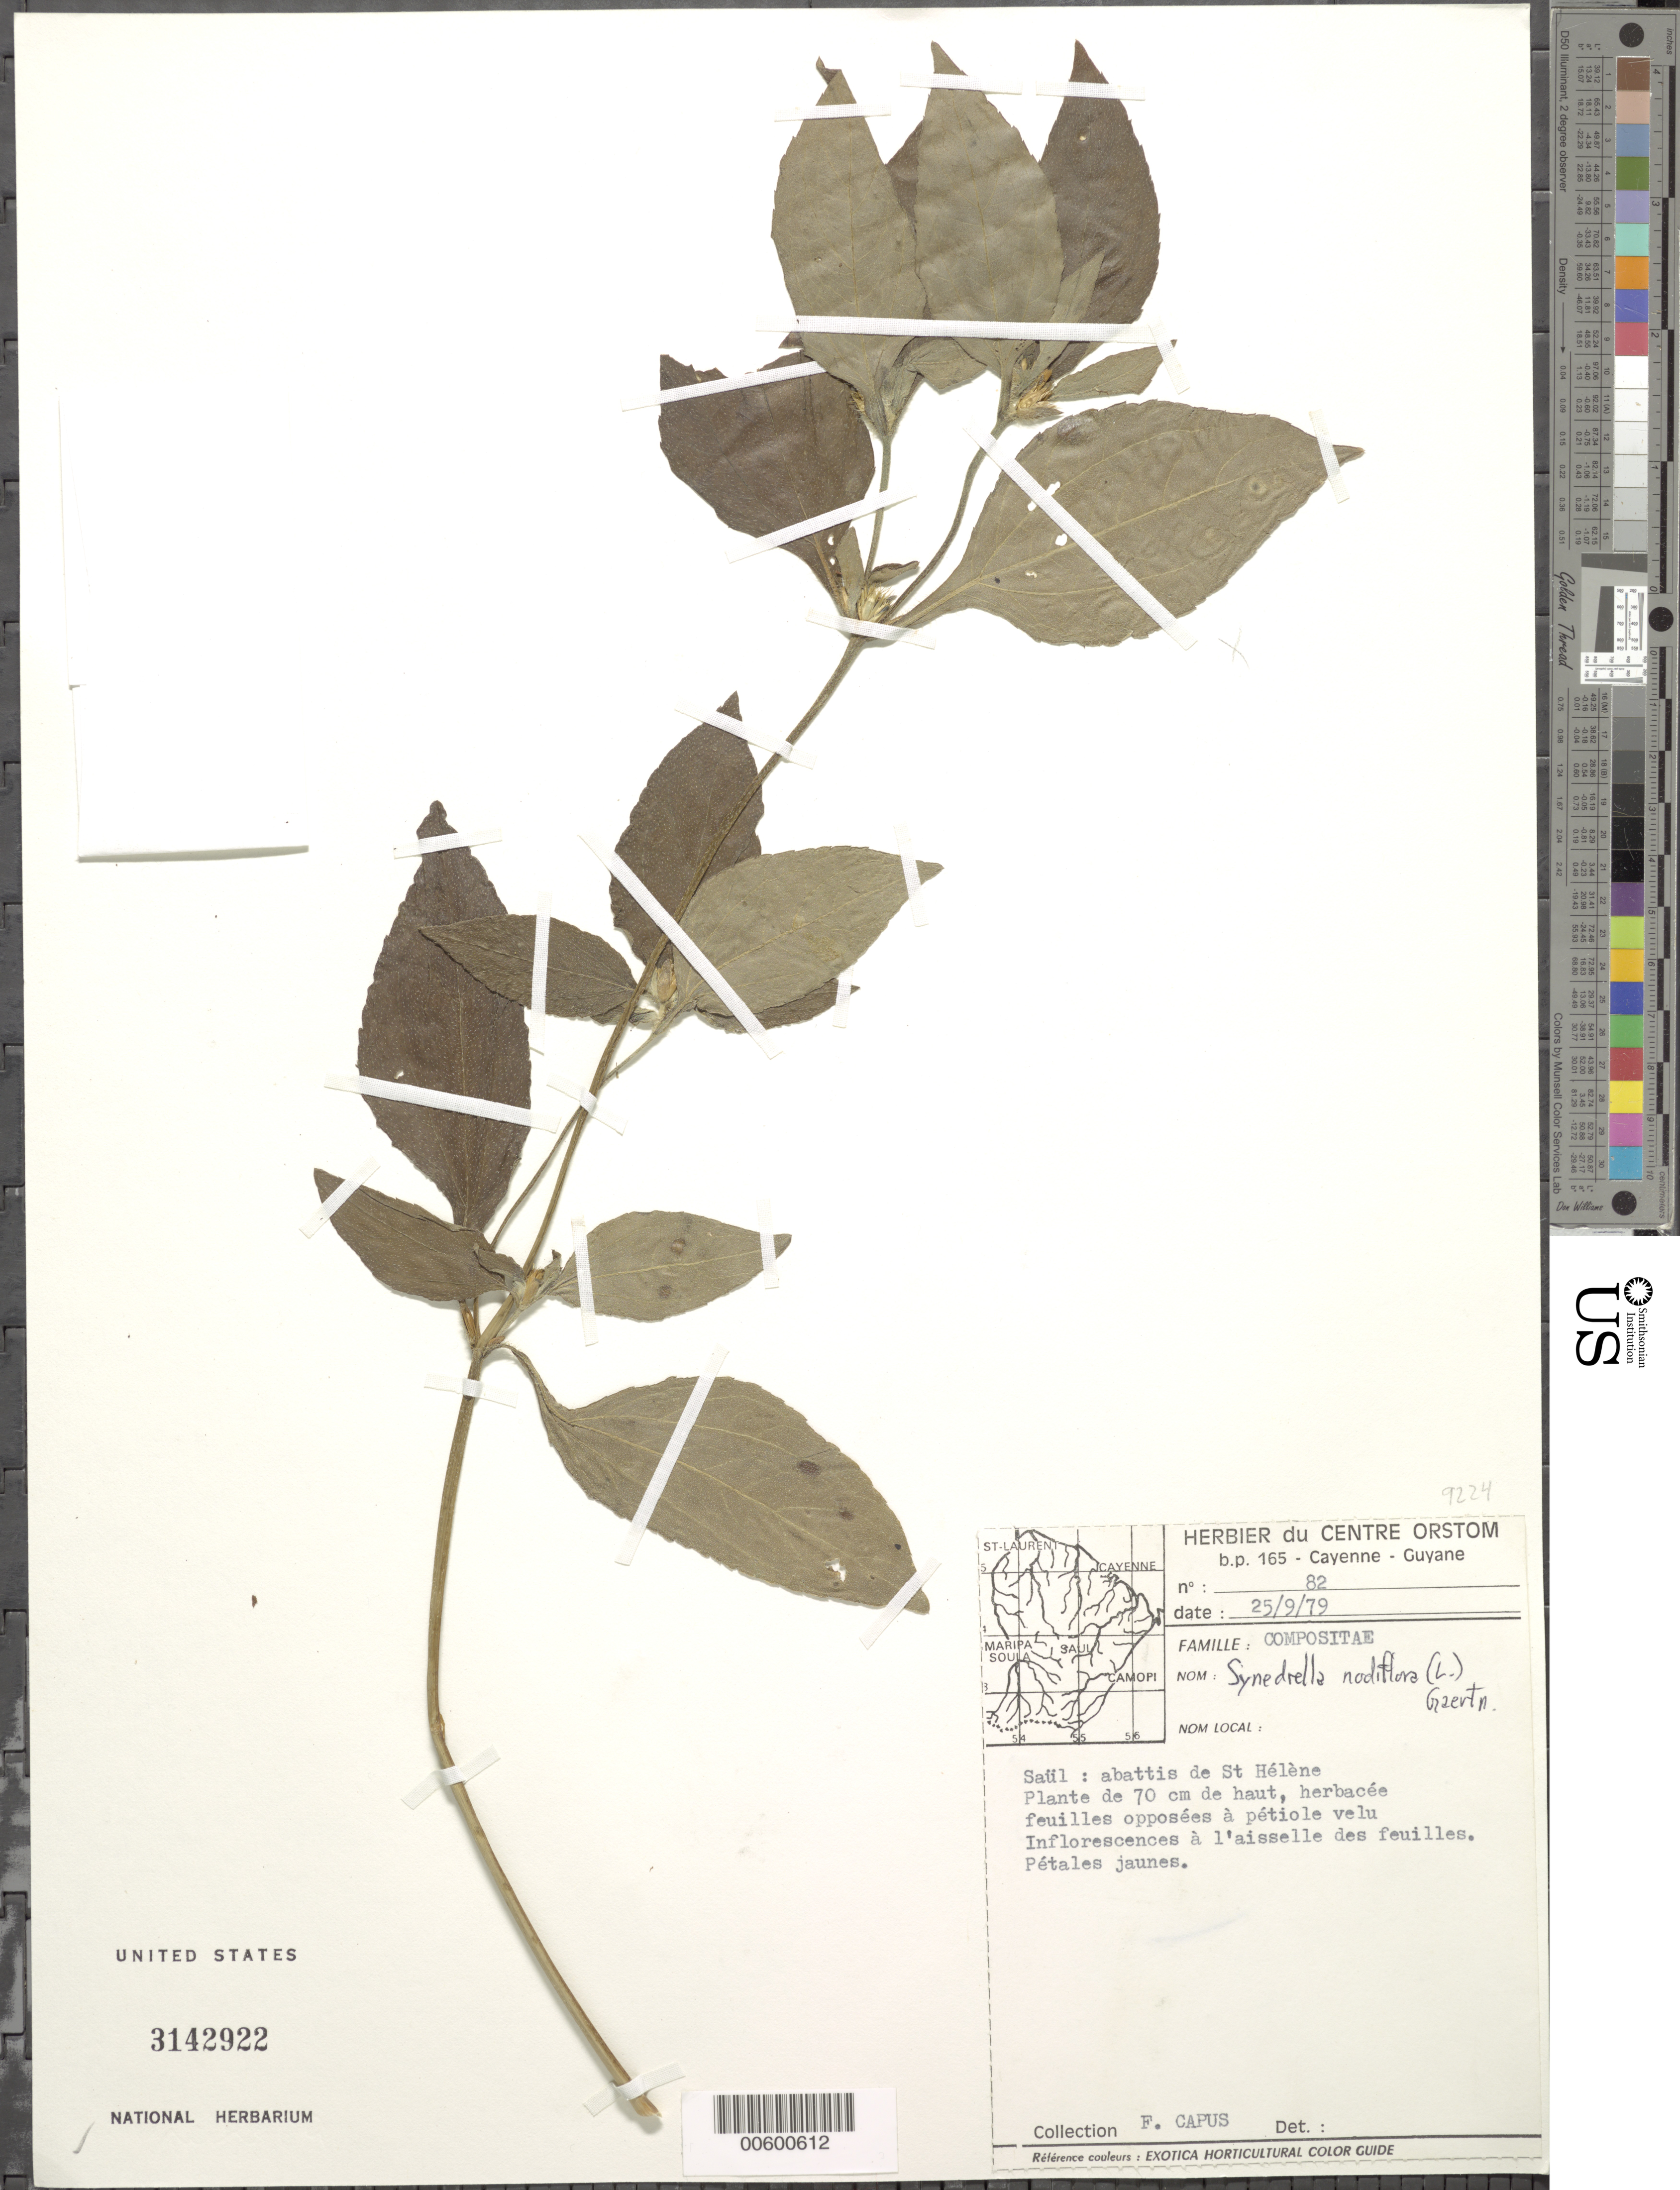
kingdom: Plantae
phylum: Tracheophyta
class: Magnoliopsida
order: Asterales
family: Asteraceae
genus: Synedrella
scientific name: Synedrella nodiflora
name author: (L.) Gaertn.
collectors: F. Capus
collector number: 82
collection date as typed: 25-Sep-79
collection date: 1979-09-25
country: French Guiana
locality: Saül, abattis de St. Helene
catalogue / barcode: US 3142922